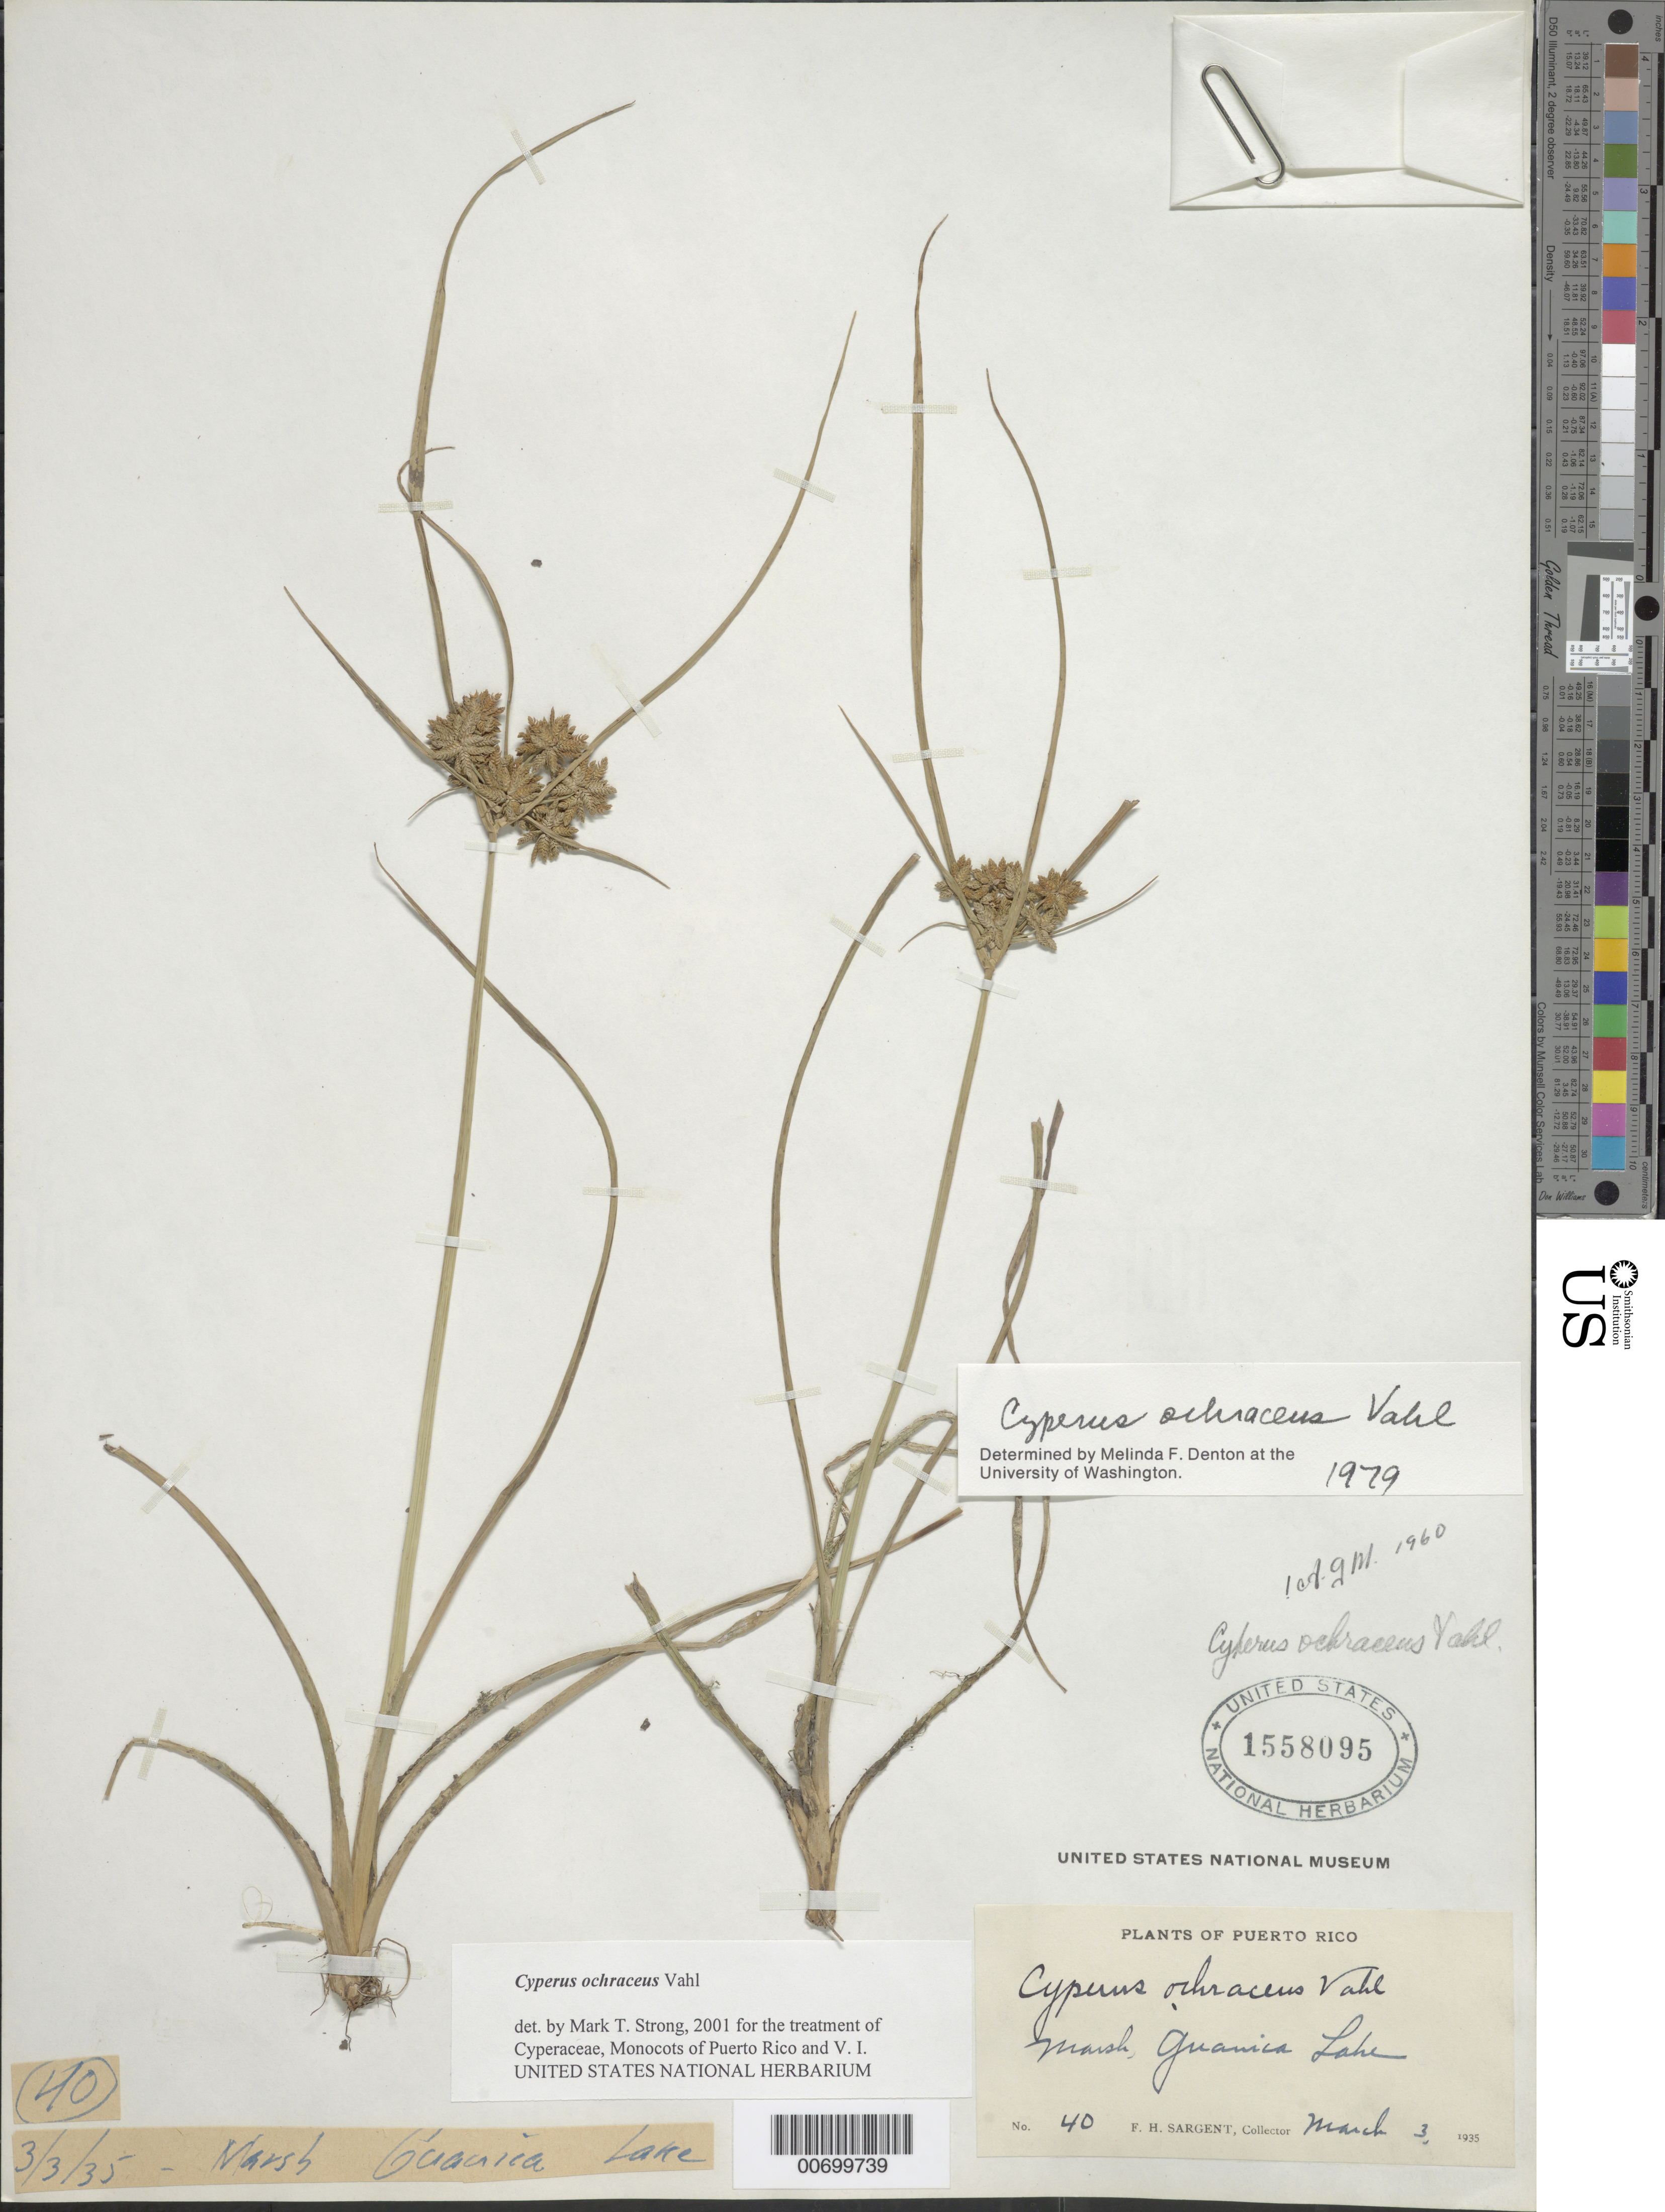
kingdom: Plantae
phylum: Tracheophyta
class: Liliopsida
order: Poales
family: Cyperaceae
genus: Cyperus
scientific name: Cyperus ochraceus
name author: Vahl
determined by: Strong, M. T., (US), Smithsonian Institution - National Museum of Natural History (UNITED STATES)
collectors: F. H. Sargent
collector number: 40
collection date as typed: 03 Mar 1935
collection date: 1935-03-03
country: Puerto Rico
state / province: Guánica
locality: Guanica Lake.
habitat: Marsh.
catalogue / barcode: US 1558095